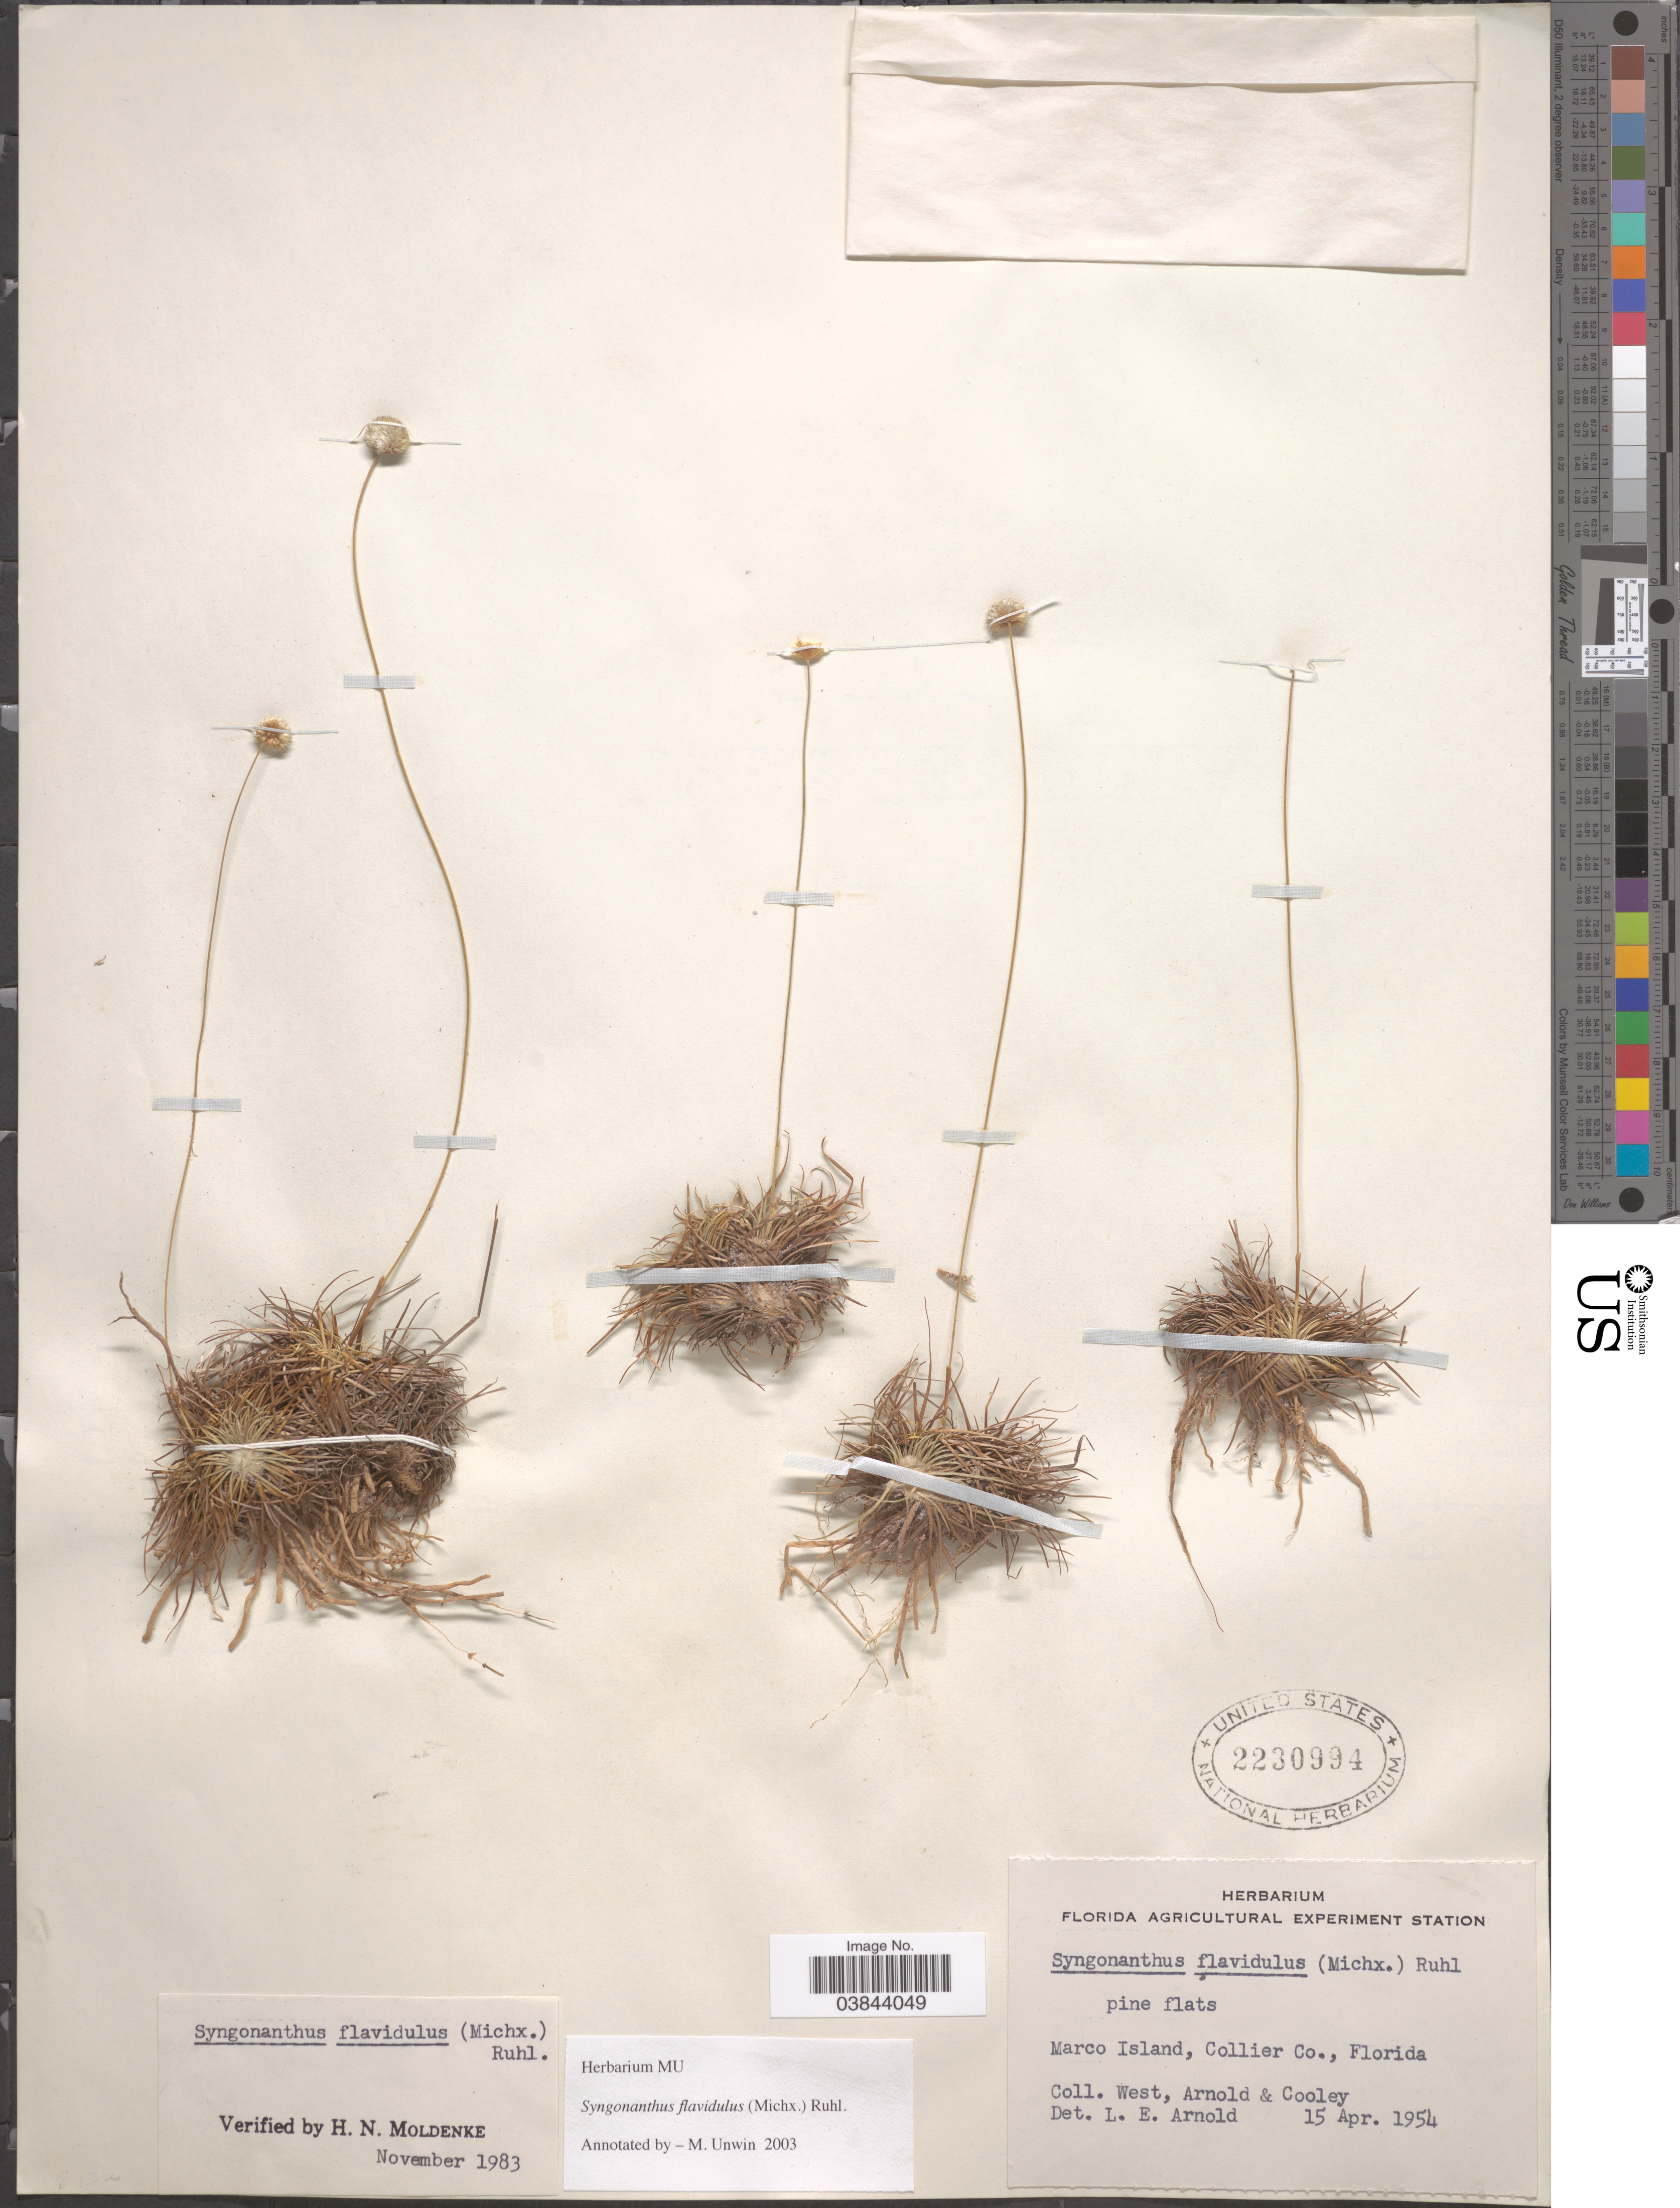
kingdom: Plantae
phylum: Tracheophyta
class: Liliopsida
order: Poales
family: Eriocaulaceae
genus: Syngonanthus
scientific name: Syngonanthus flavidulus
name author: (Michx.) Ruhland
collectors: -. West, -. Arnold & Cooley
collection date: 1954-04-15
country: United States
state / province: Florida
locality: Marco Island, Collier Co.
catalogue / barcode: US 2230994